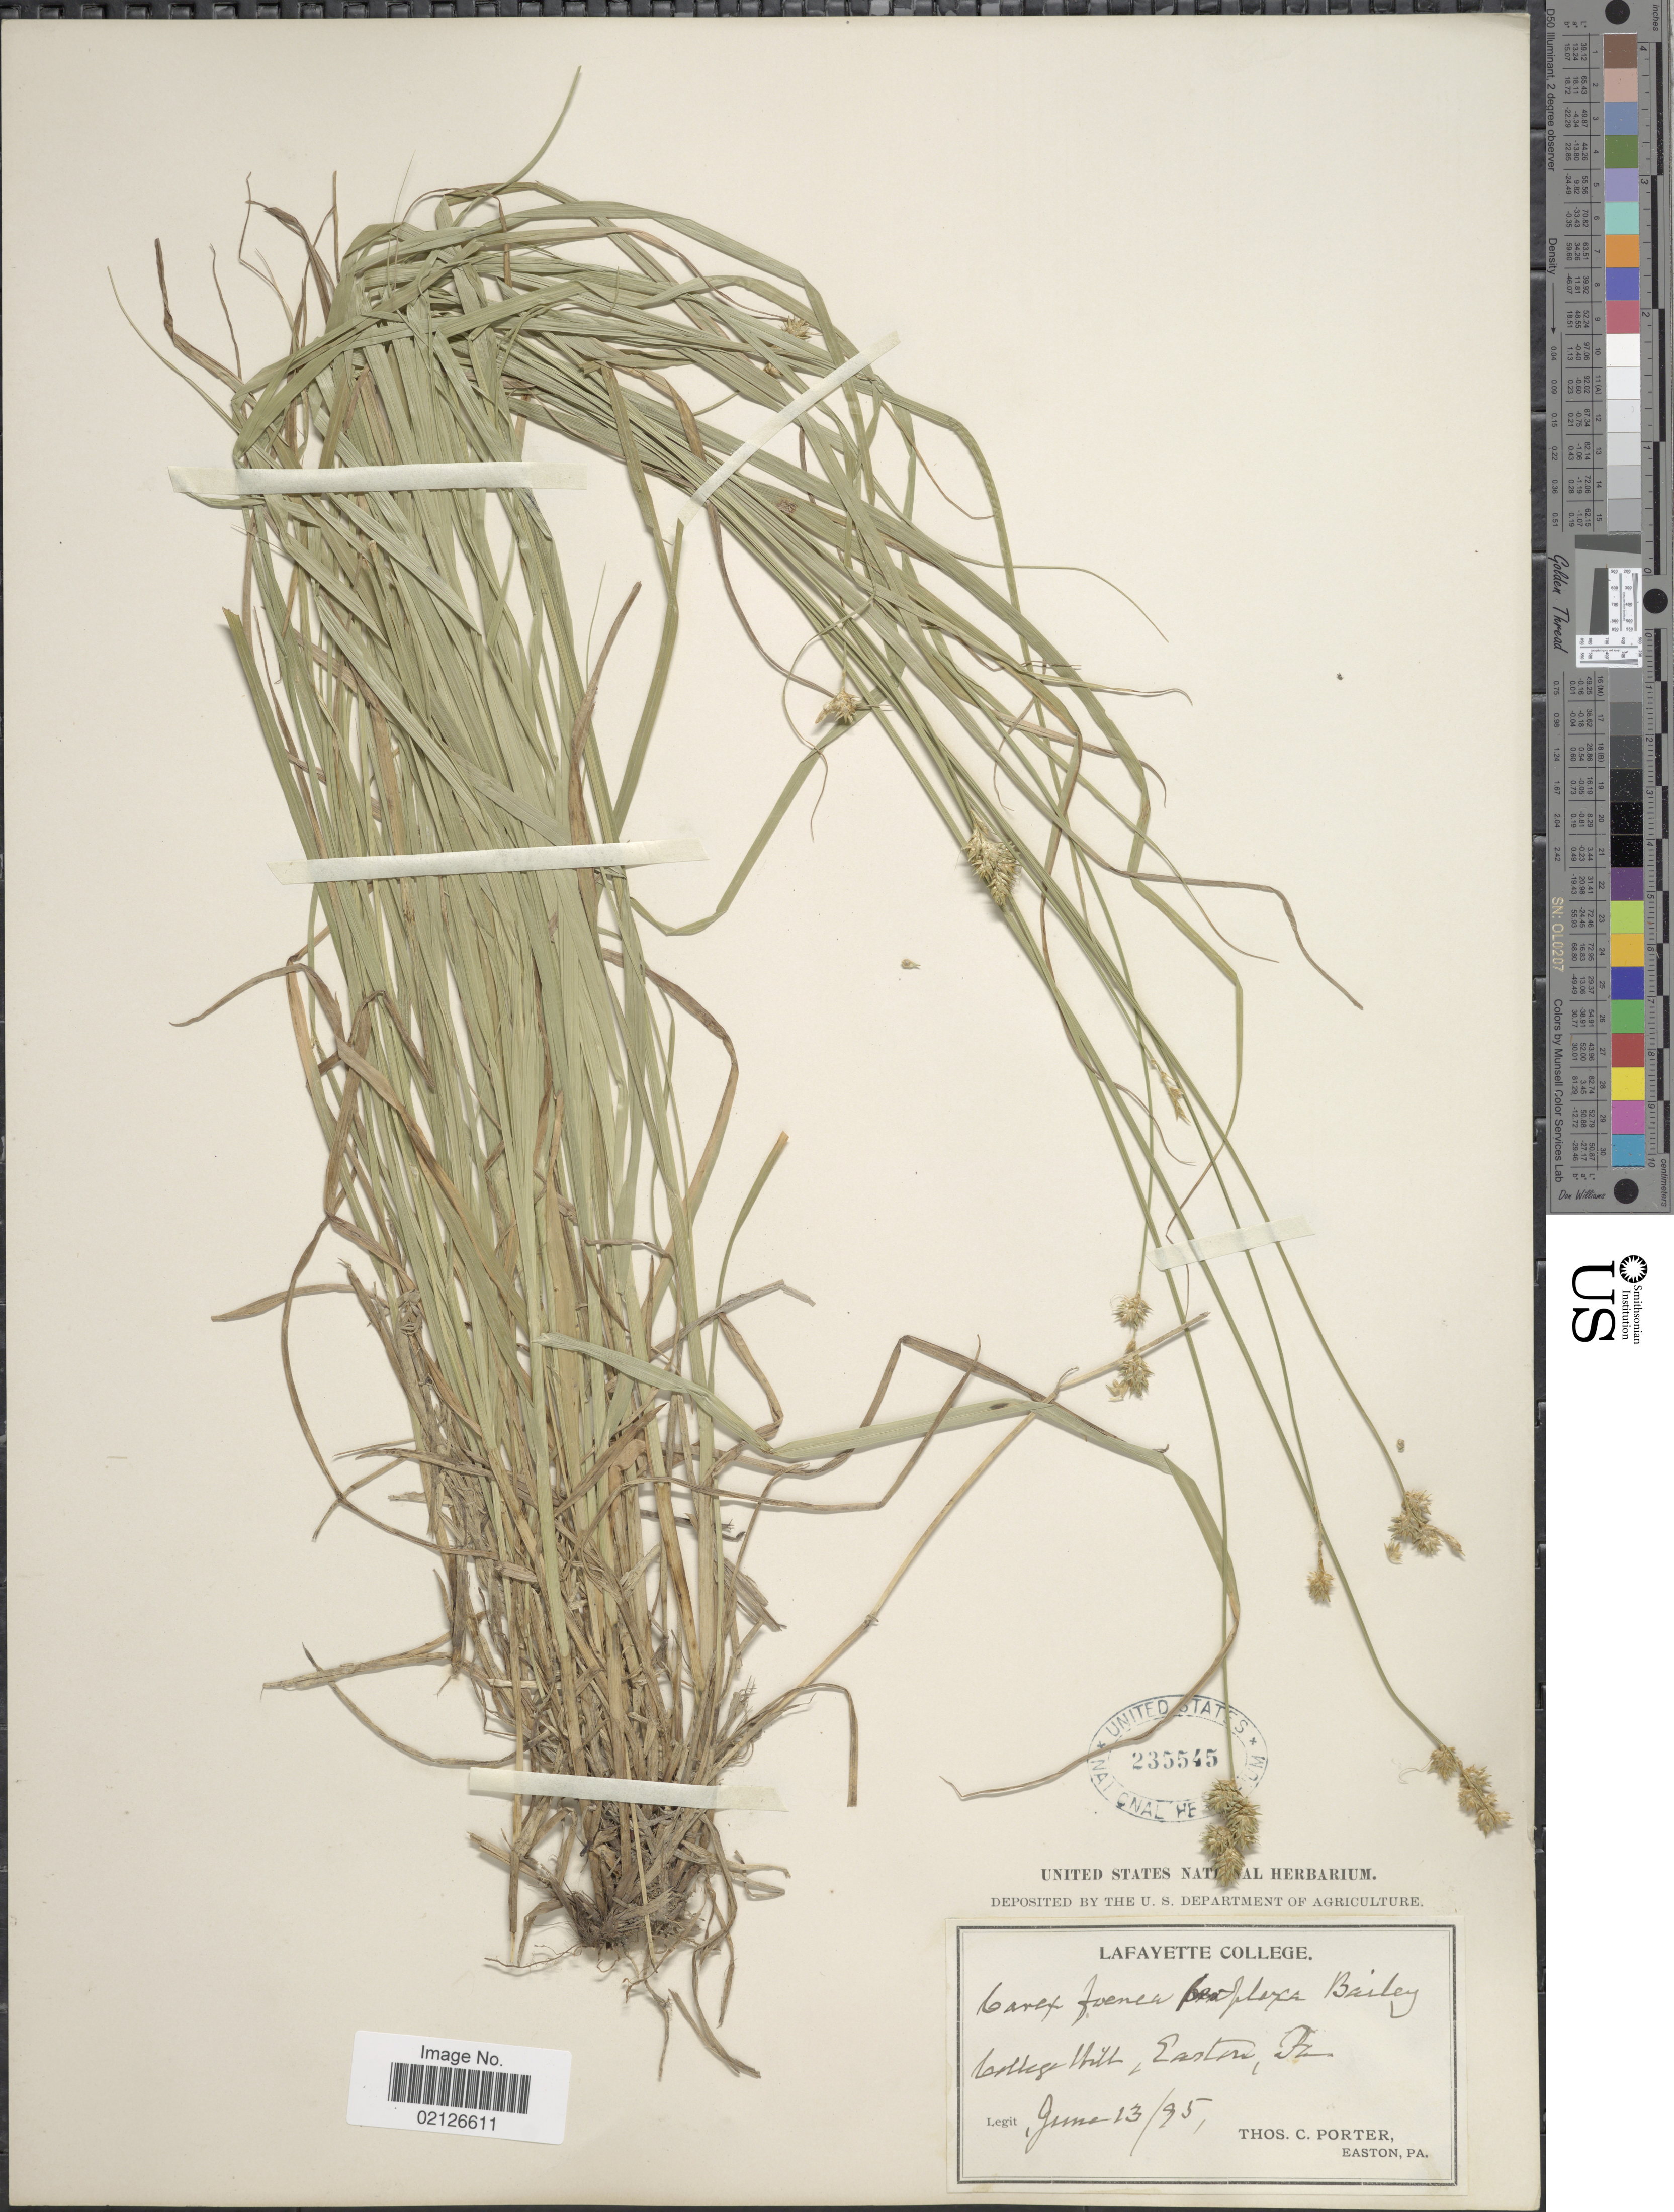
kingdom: Plantae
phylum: Tracheophyta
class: Liliopsida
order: Poales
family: Cyperaceae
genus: Carex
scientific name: Carex normalis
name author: Mack.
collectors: T. Porter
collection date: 1895-06-13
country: United States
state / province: Pennsylvania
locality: Lafayette College, College Hill, Easton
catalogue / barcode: US 235545